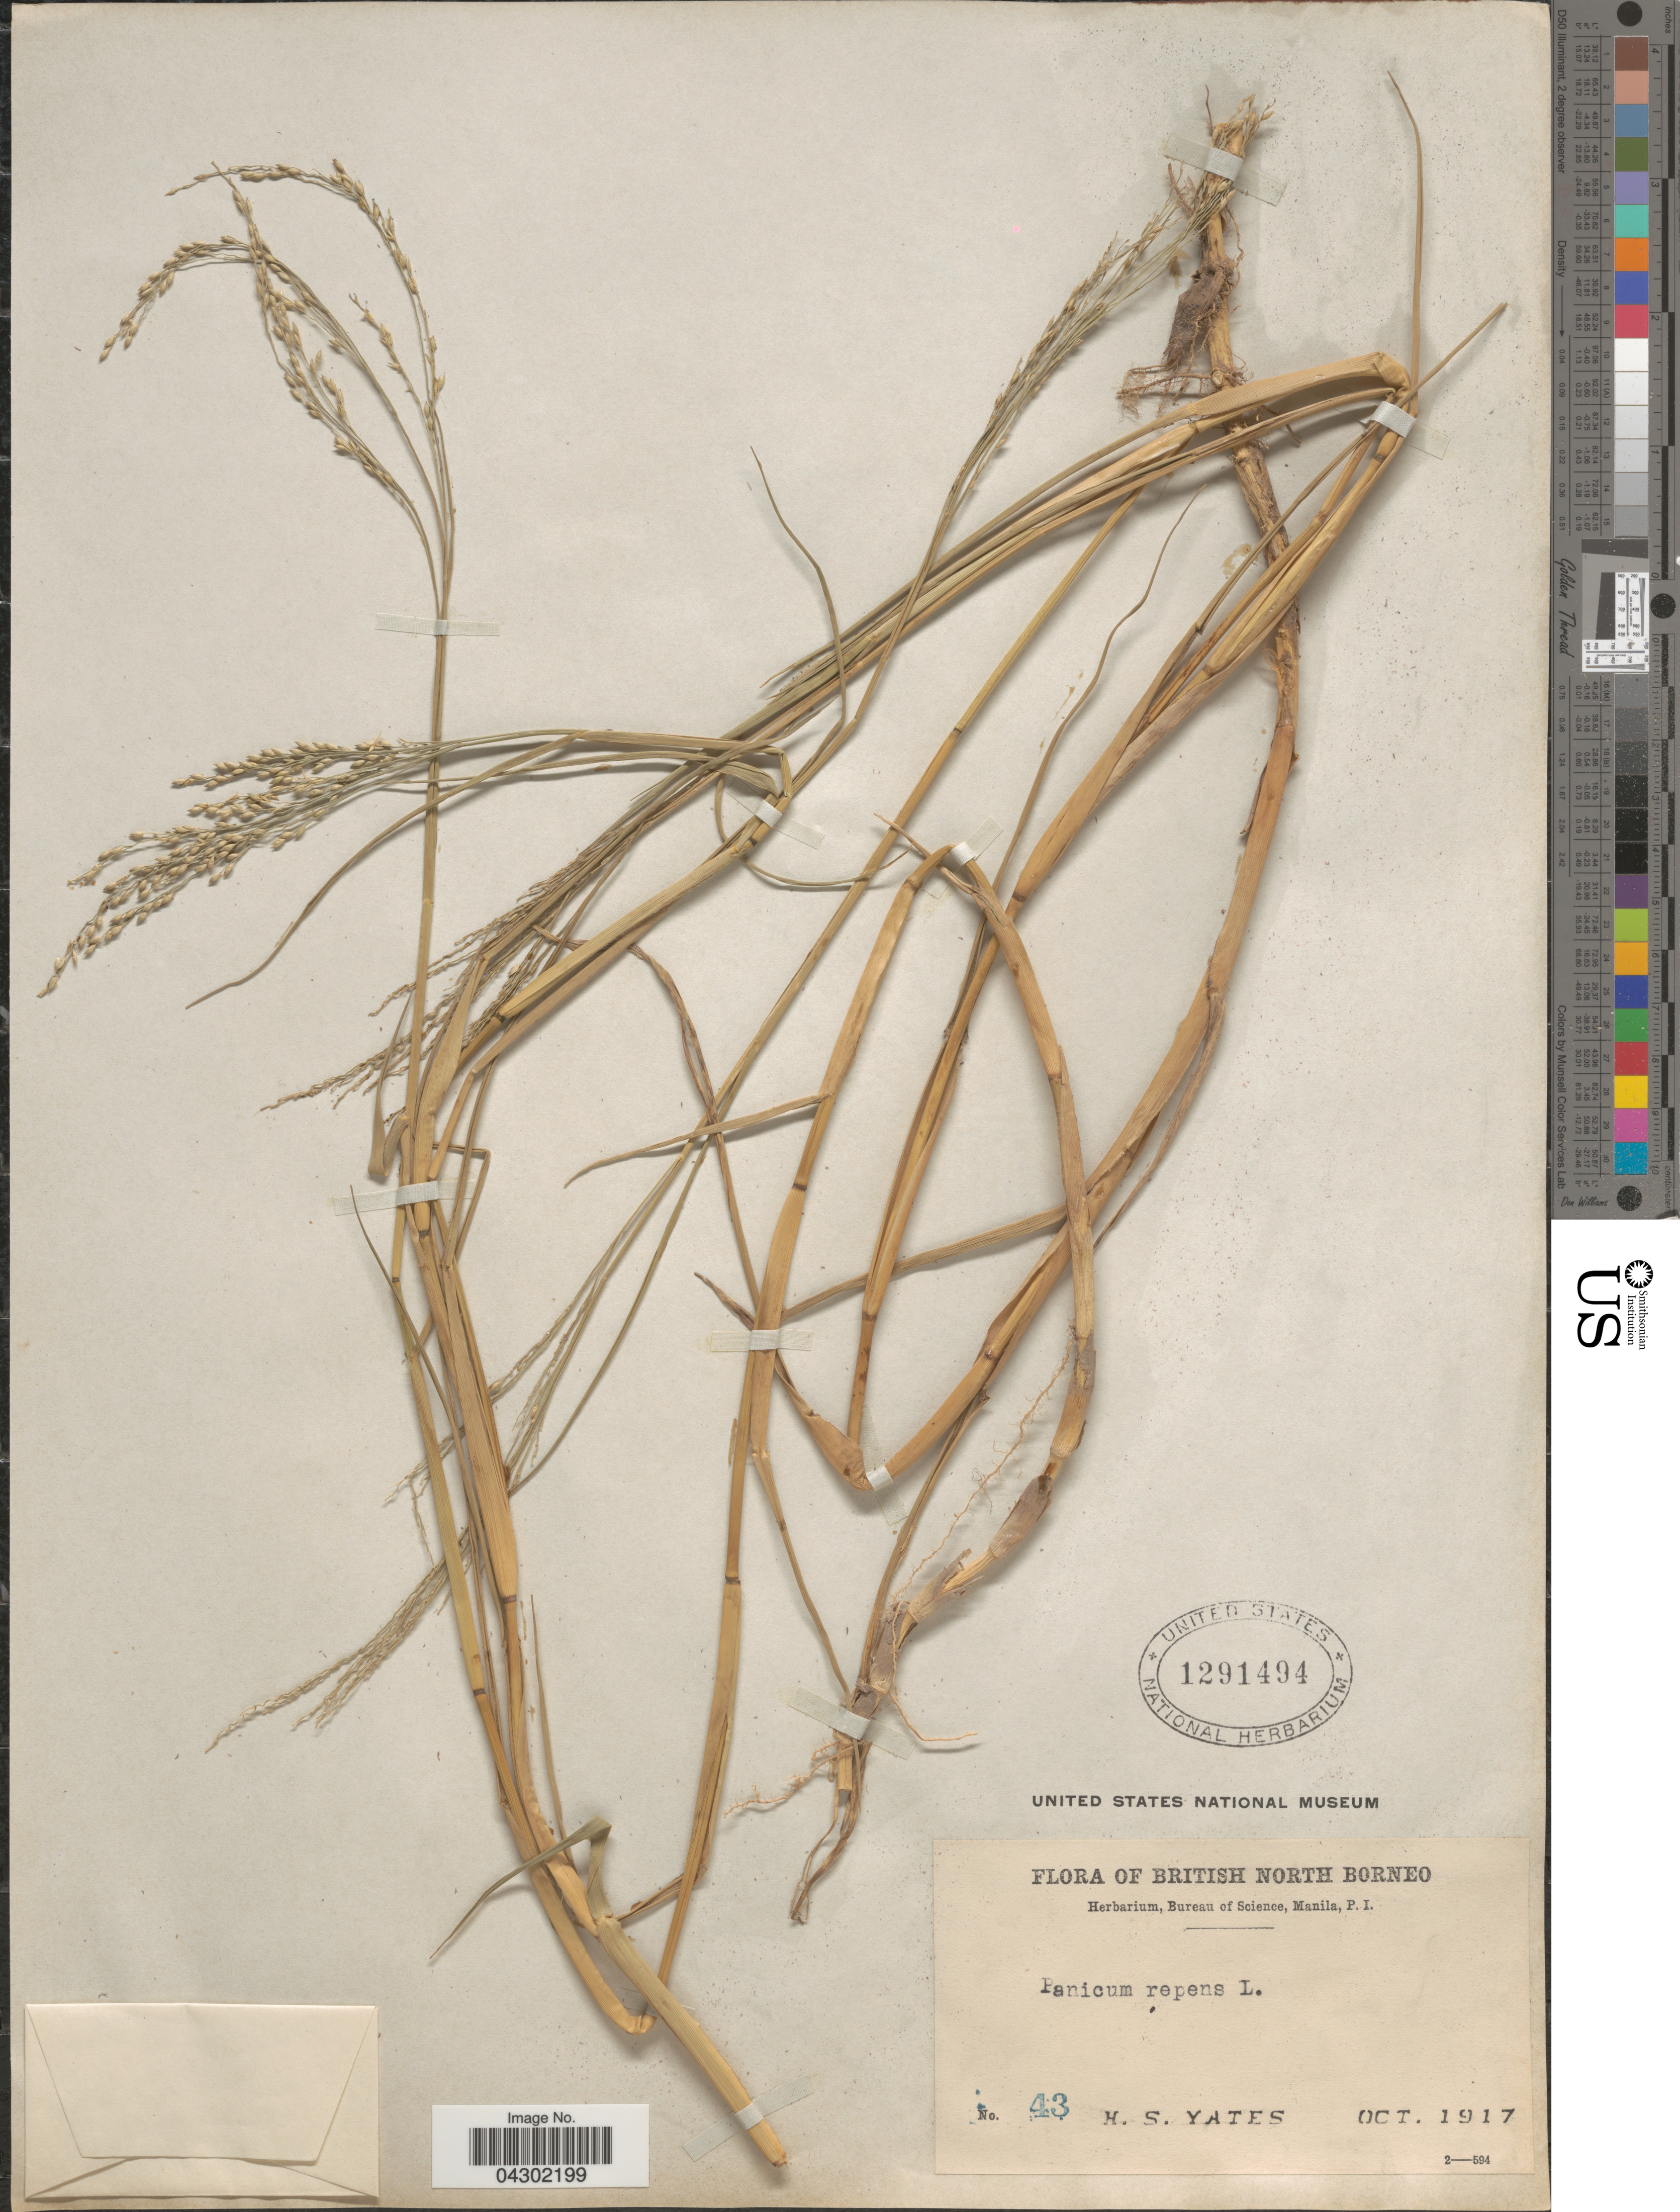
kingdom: Plantae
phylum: Tracheophyta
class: Liliopsida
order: Poales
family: Poaceae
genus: Panicum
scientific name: Panicum repens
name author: L.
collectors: H. S. Yates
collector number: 43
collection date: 1917-10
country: Malaysia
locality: British North Borneo.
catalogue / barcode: US 1291494